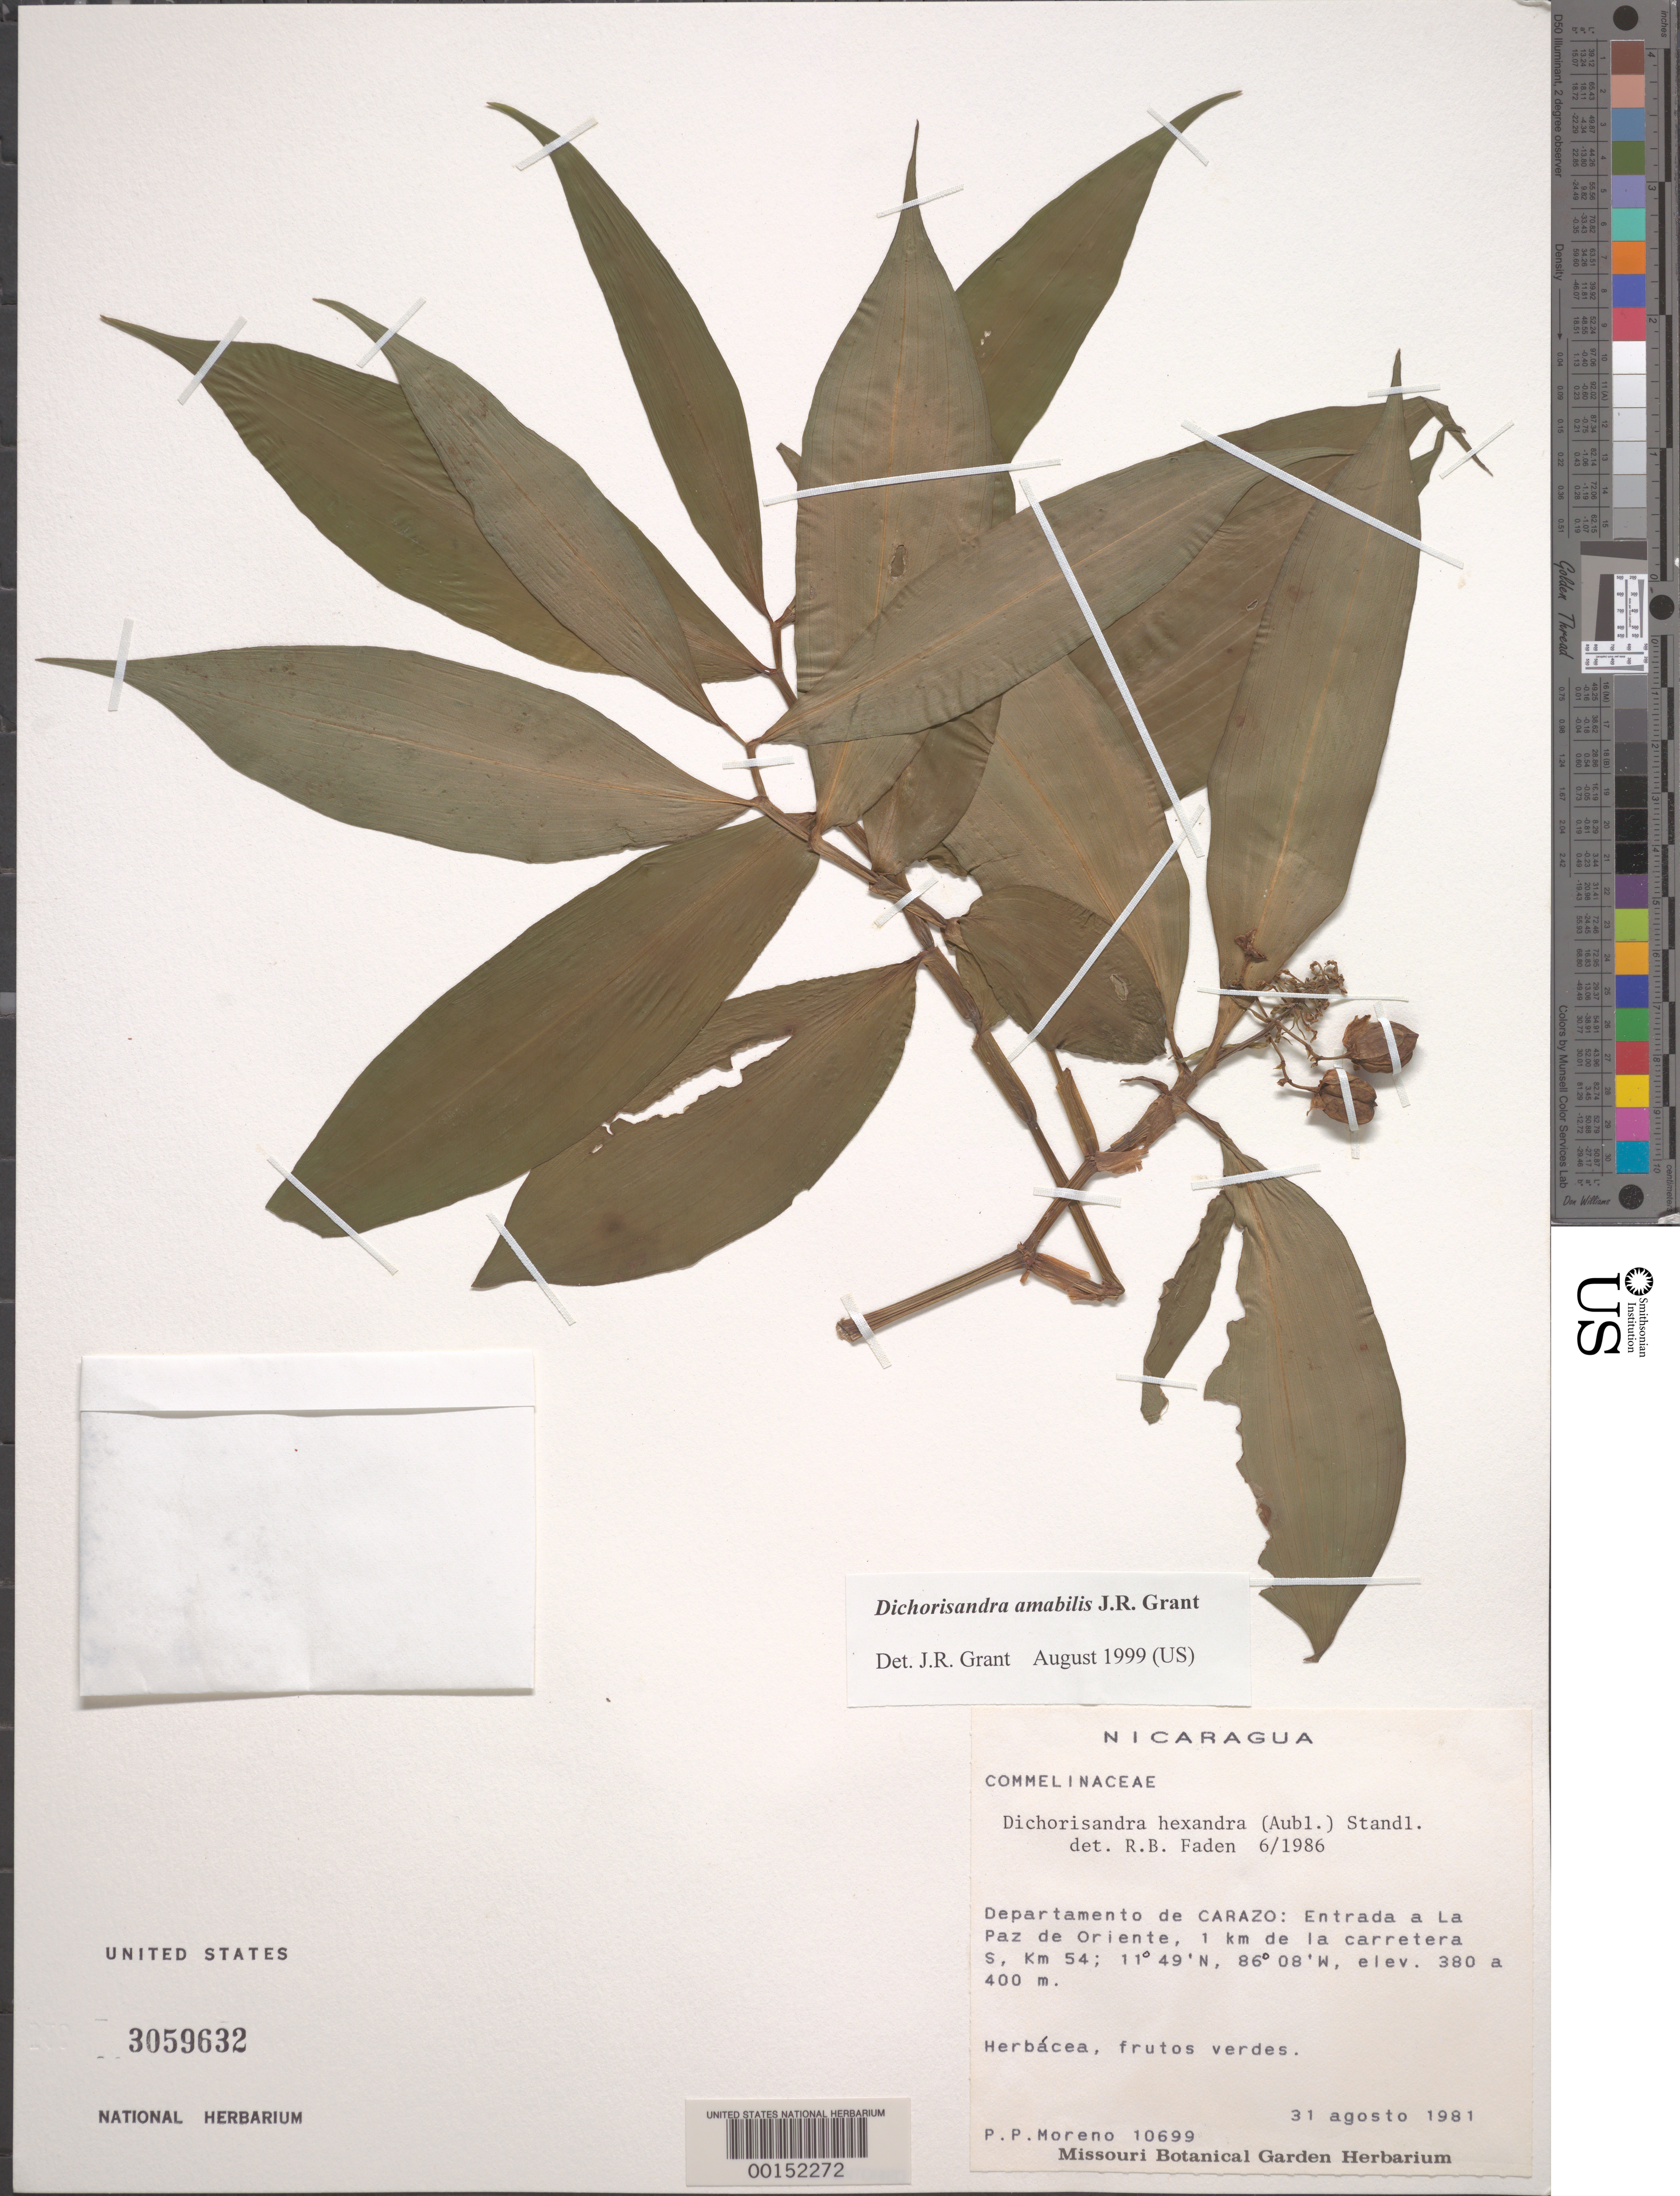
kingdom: Plantae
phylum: Tracheophyta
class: Liliopsida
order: Commelinales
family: Commelinaceae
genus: Dichorisandra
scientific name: Dichorisandra hexandra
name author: (Aubl.) Standl.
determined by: Faden, Robert B., (US), Smithsonian Institution - National Museum of Natural History (UNITED STATES)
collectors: P. Moreno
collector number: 10699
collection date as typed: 31 Aug 1981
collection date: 1981-08-31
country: Nicaragua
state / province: Carazo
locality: Entrance of la paz de oriente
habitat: Roadside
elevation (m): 380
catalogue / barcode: US 3059632